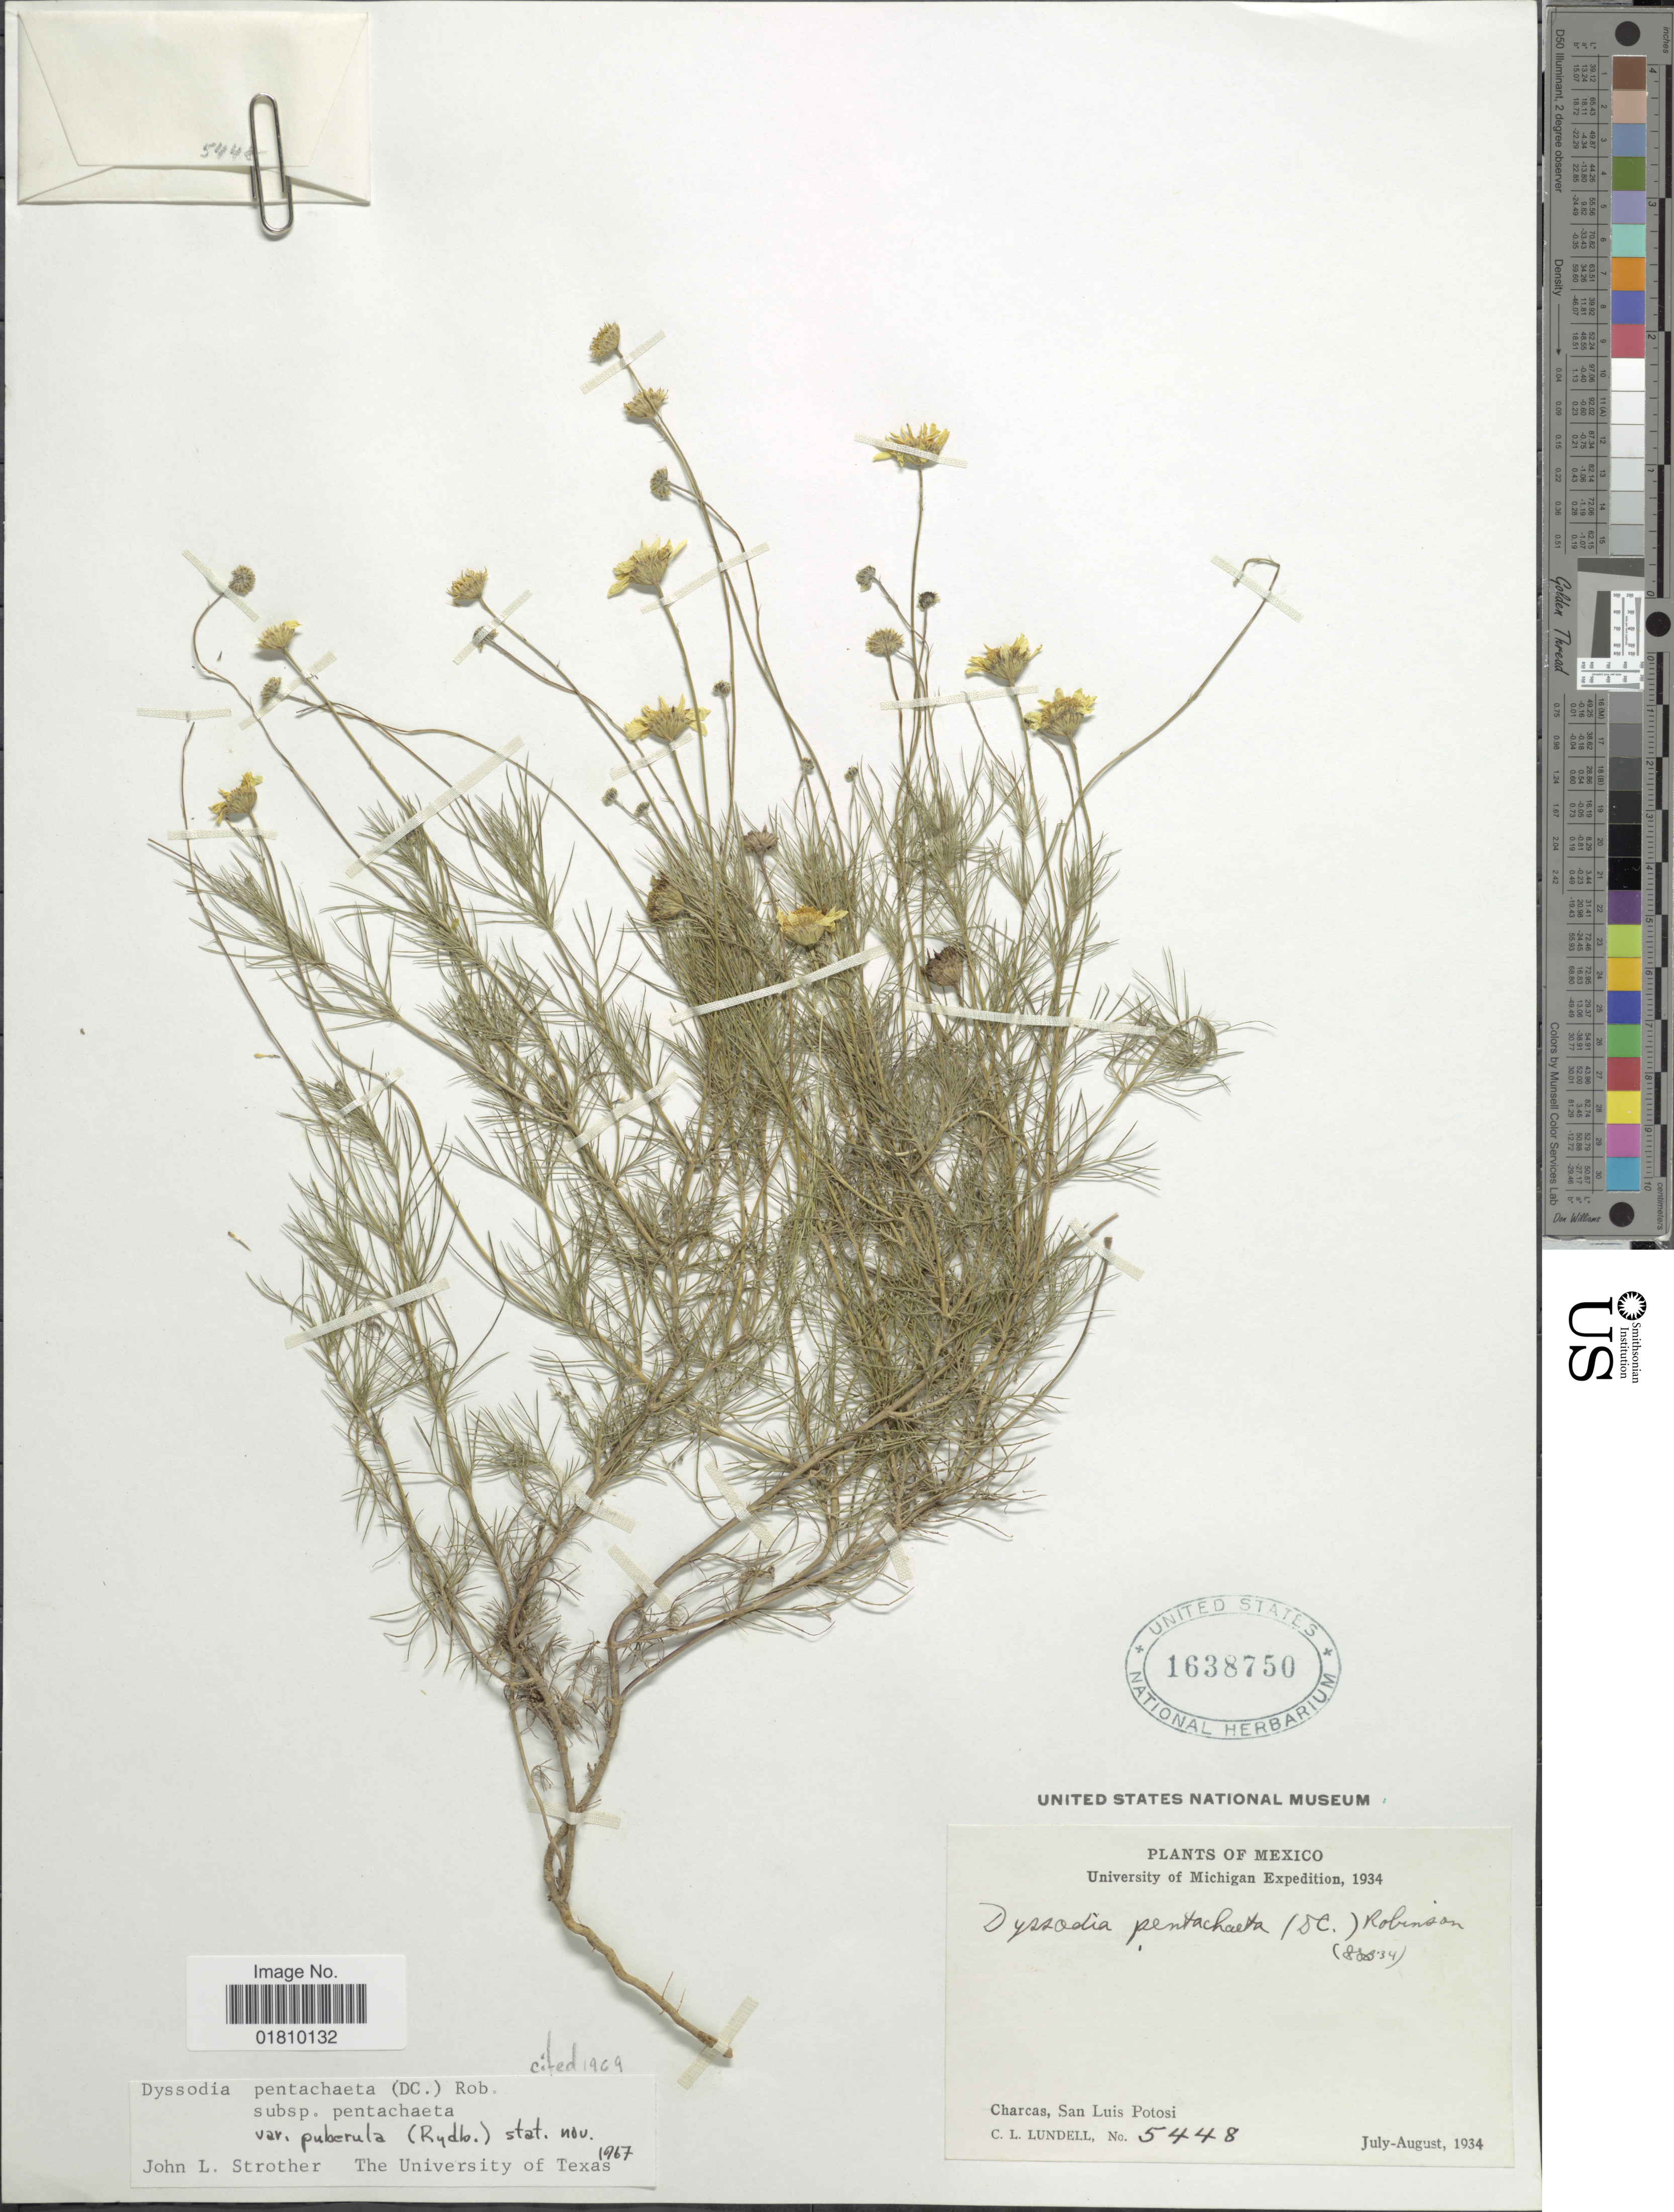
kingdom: Plantae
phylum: Tracheophyta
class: Magnoliopsida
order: Asterales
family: Asteraceae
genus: Thymophylla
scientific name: Thymophylla pentachaeta var. puberula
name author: (Rydb.) Strother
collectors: C. L. Lundell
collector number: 5448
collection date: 1934-07/1934-08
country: Mexico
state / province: San Luis Potosí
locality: Charcas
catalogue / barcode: US 1638750